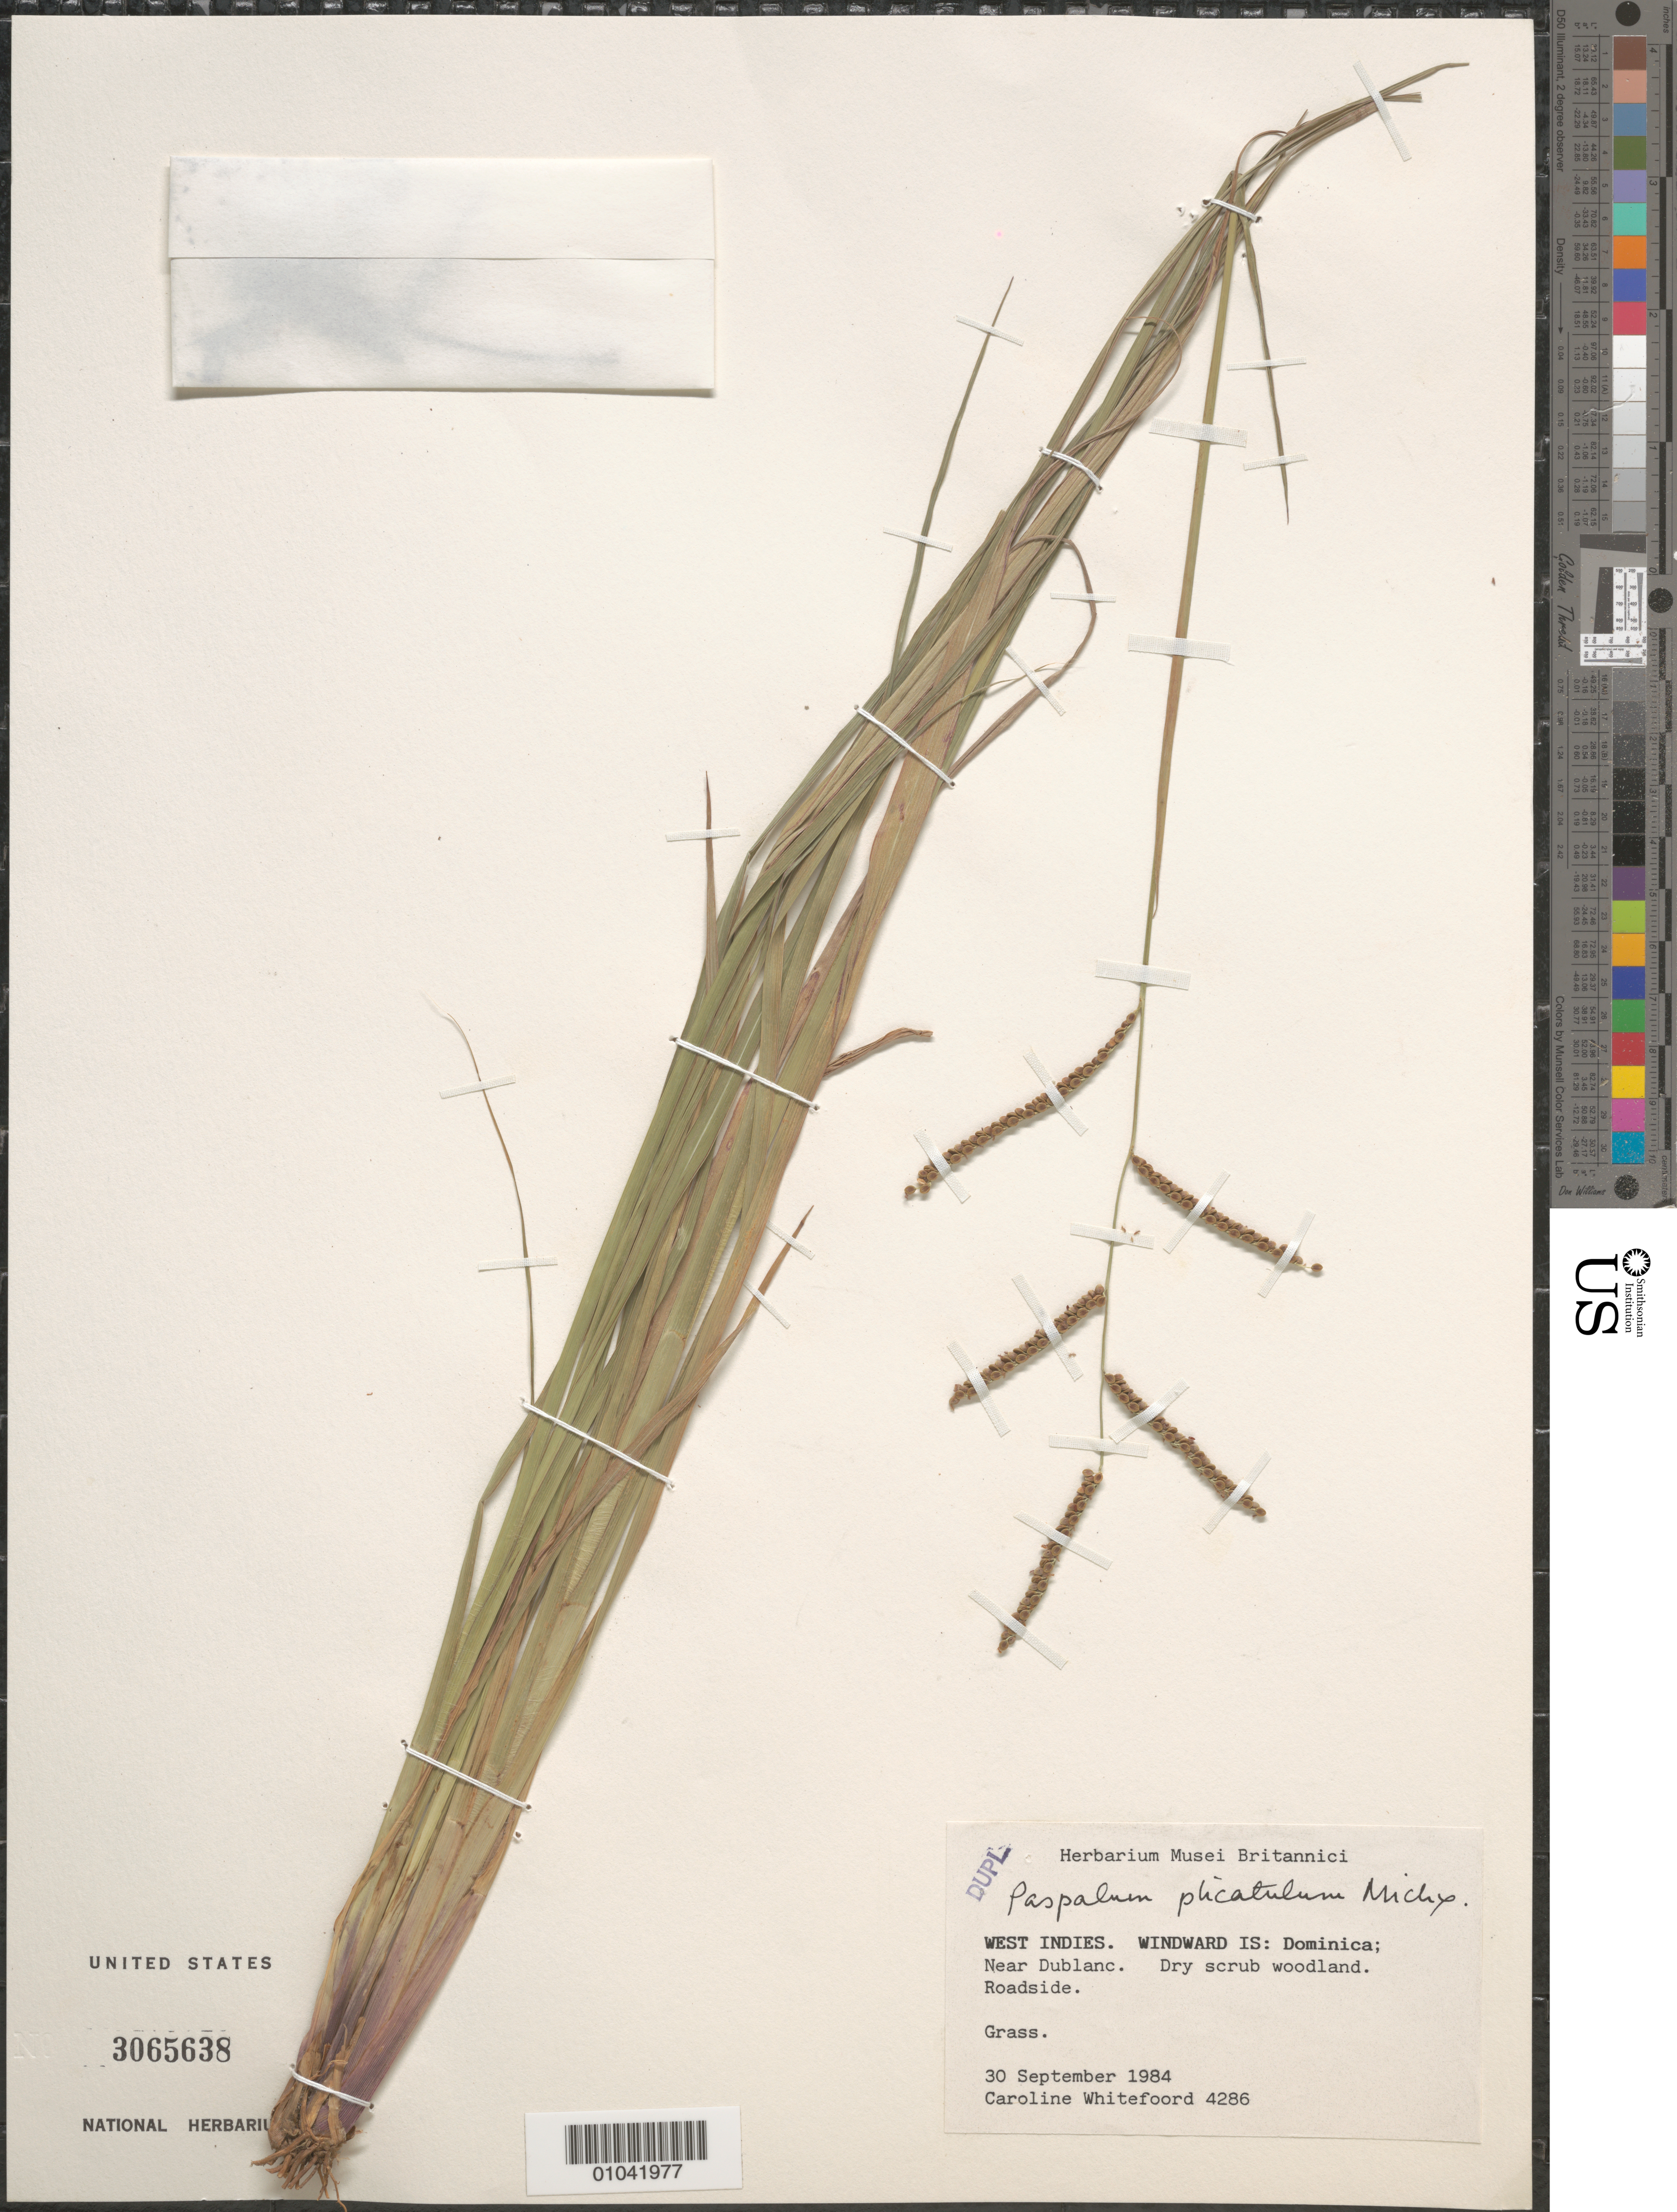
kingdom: Plantae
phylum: Tracheophyta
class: Liliopsida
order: Poales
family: Poaceae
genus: Paspalum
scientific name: Paspalum plicatulum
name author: Michx.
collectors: C. Whitefoord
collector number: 4286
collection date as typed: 30 Sep 1984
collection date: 1984-09-30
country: Dominica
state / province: St. Peter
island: Dominica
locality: Windward Island, near Dublanc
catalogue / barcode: US 3065638